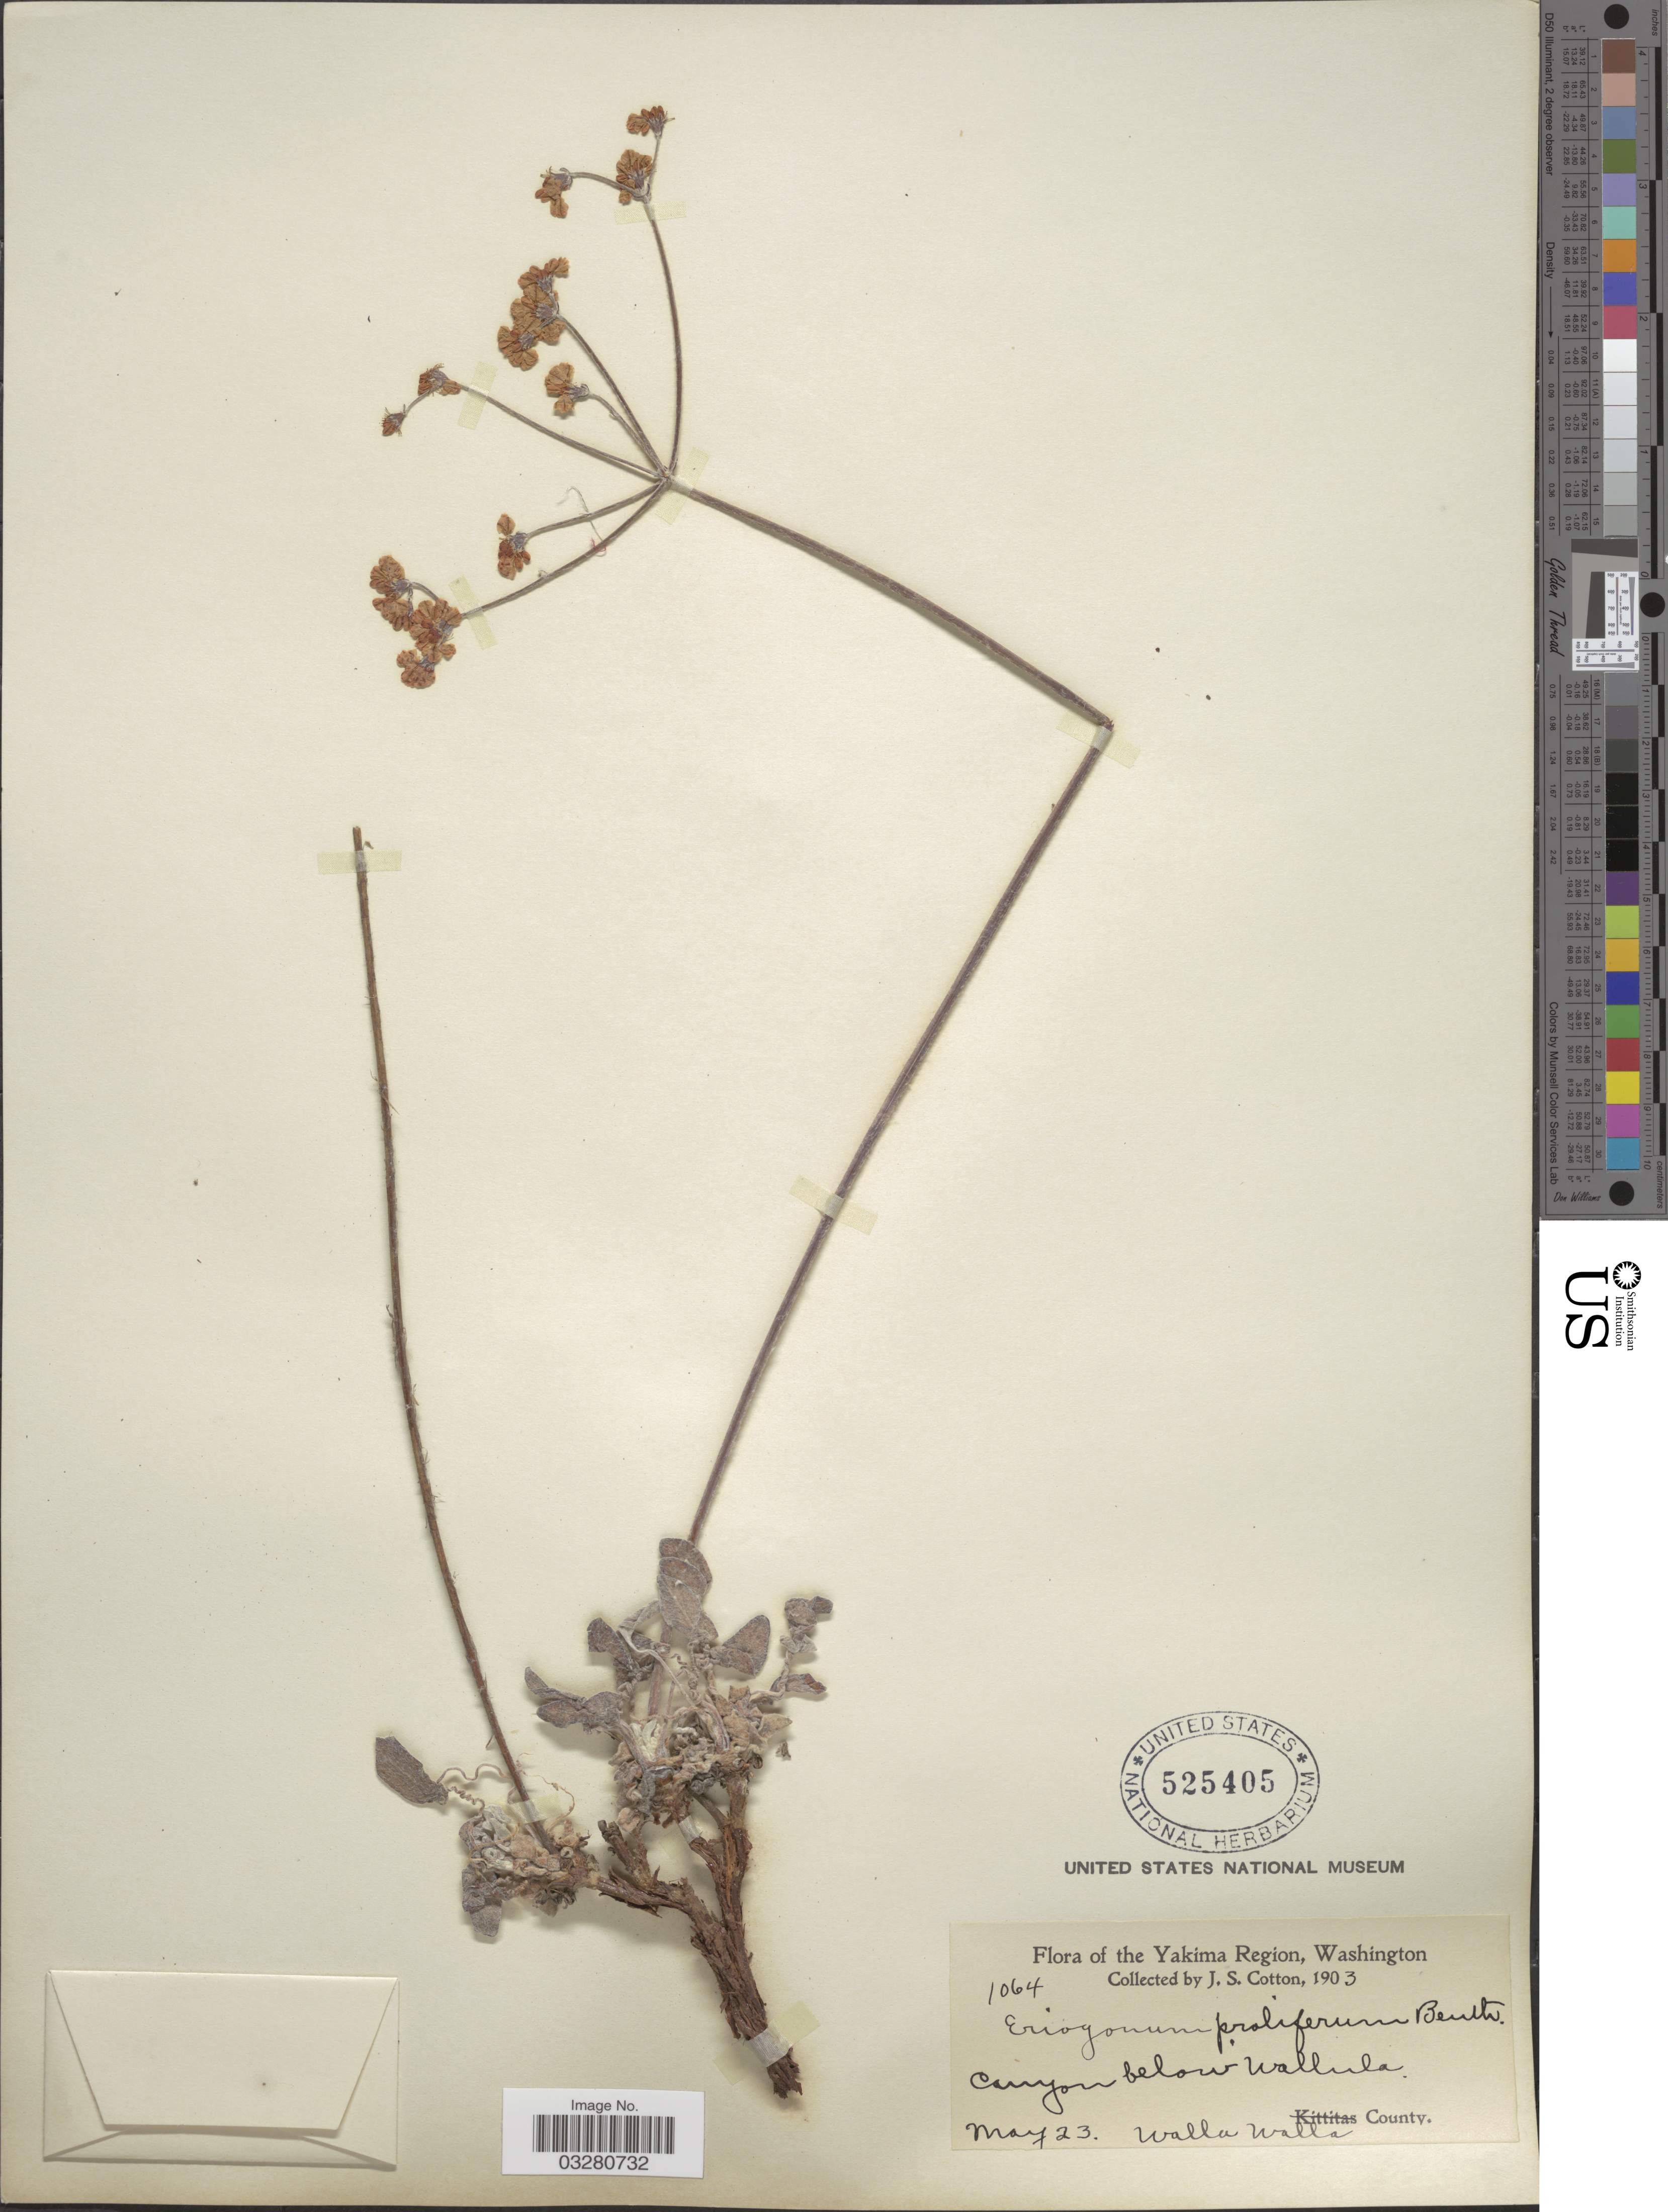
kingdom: Plantae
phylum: Tracheophyta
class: Magnoliopsida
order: Caryophyllales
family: Polygonaceae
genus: Eriogonum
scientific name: Eriogonum strictum subsp. proliferum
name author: (Torr. & A. Gray) S. Stokes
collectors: J. S. Cotton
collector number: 1064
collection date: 1903-05-23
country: United States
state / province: Washington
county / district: Walla Walla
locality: Yakima Region. Canyon below Wallula. Walla Walla County.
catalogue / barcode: US 525405